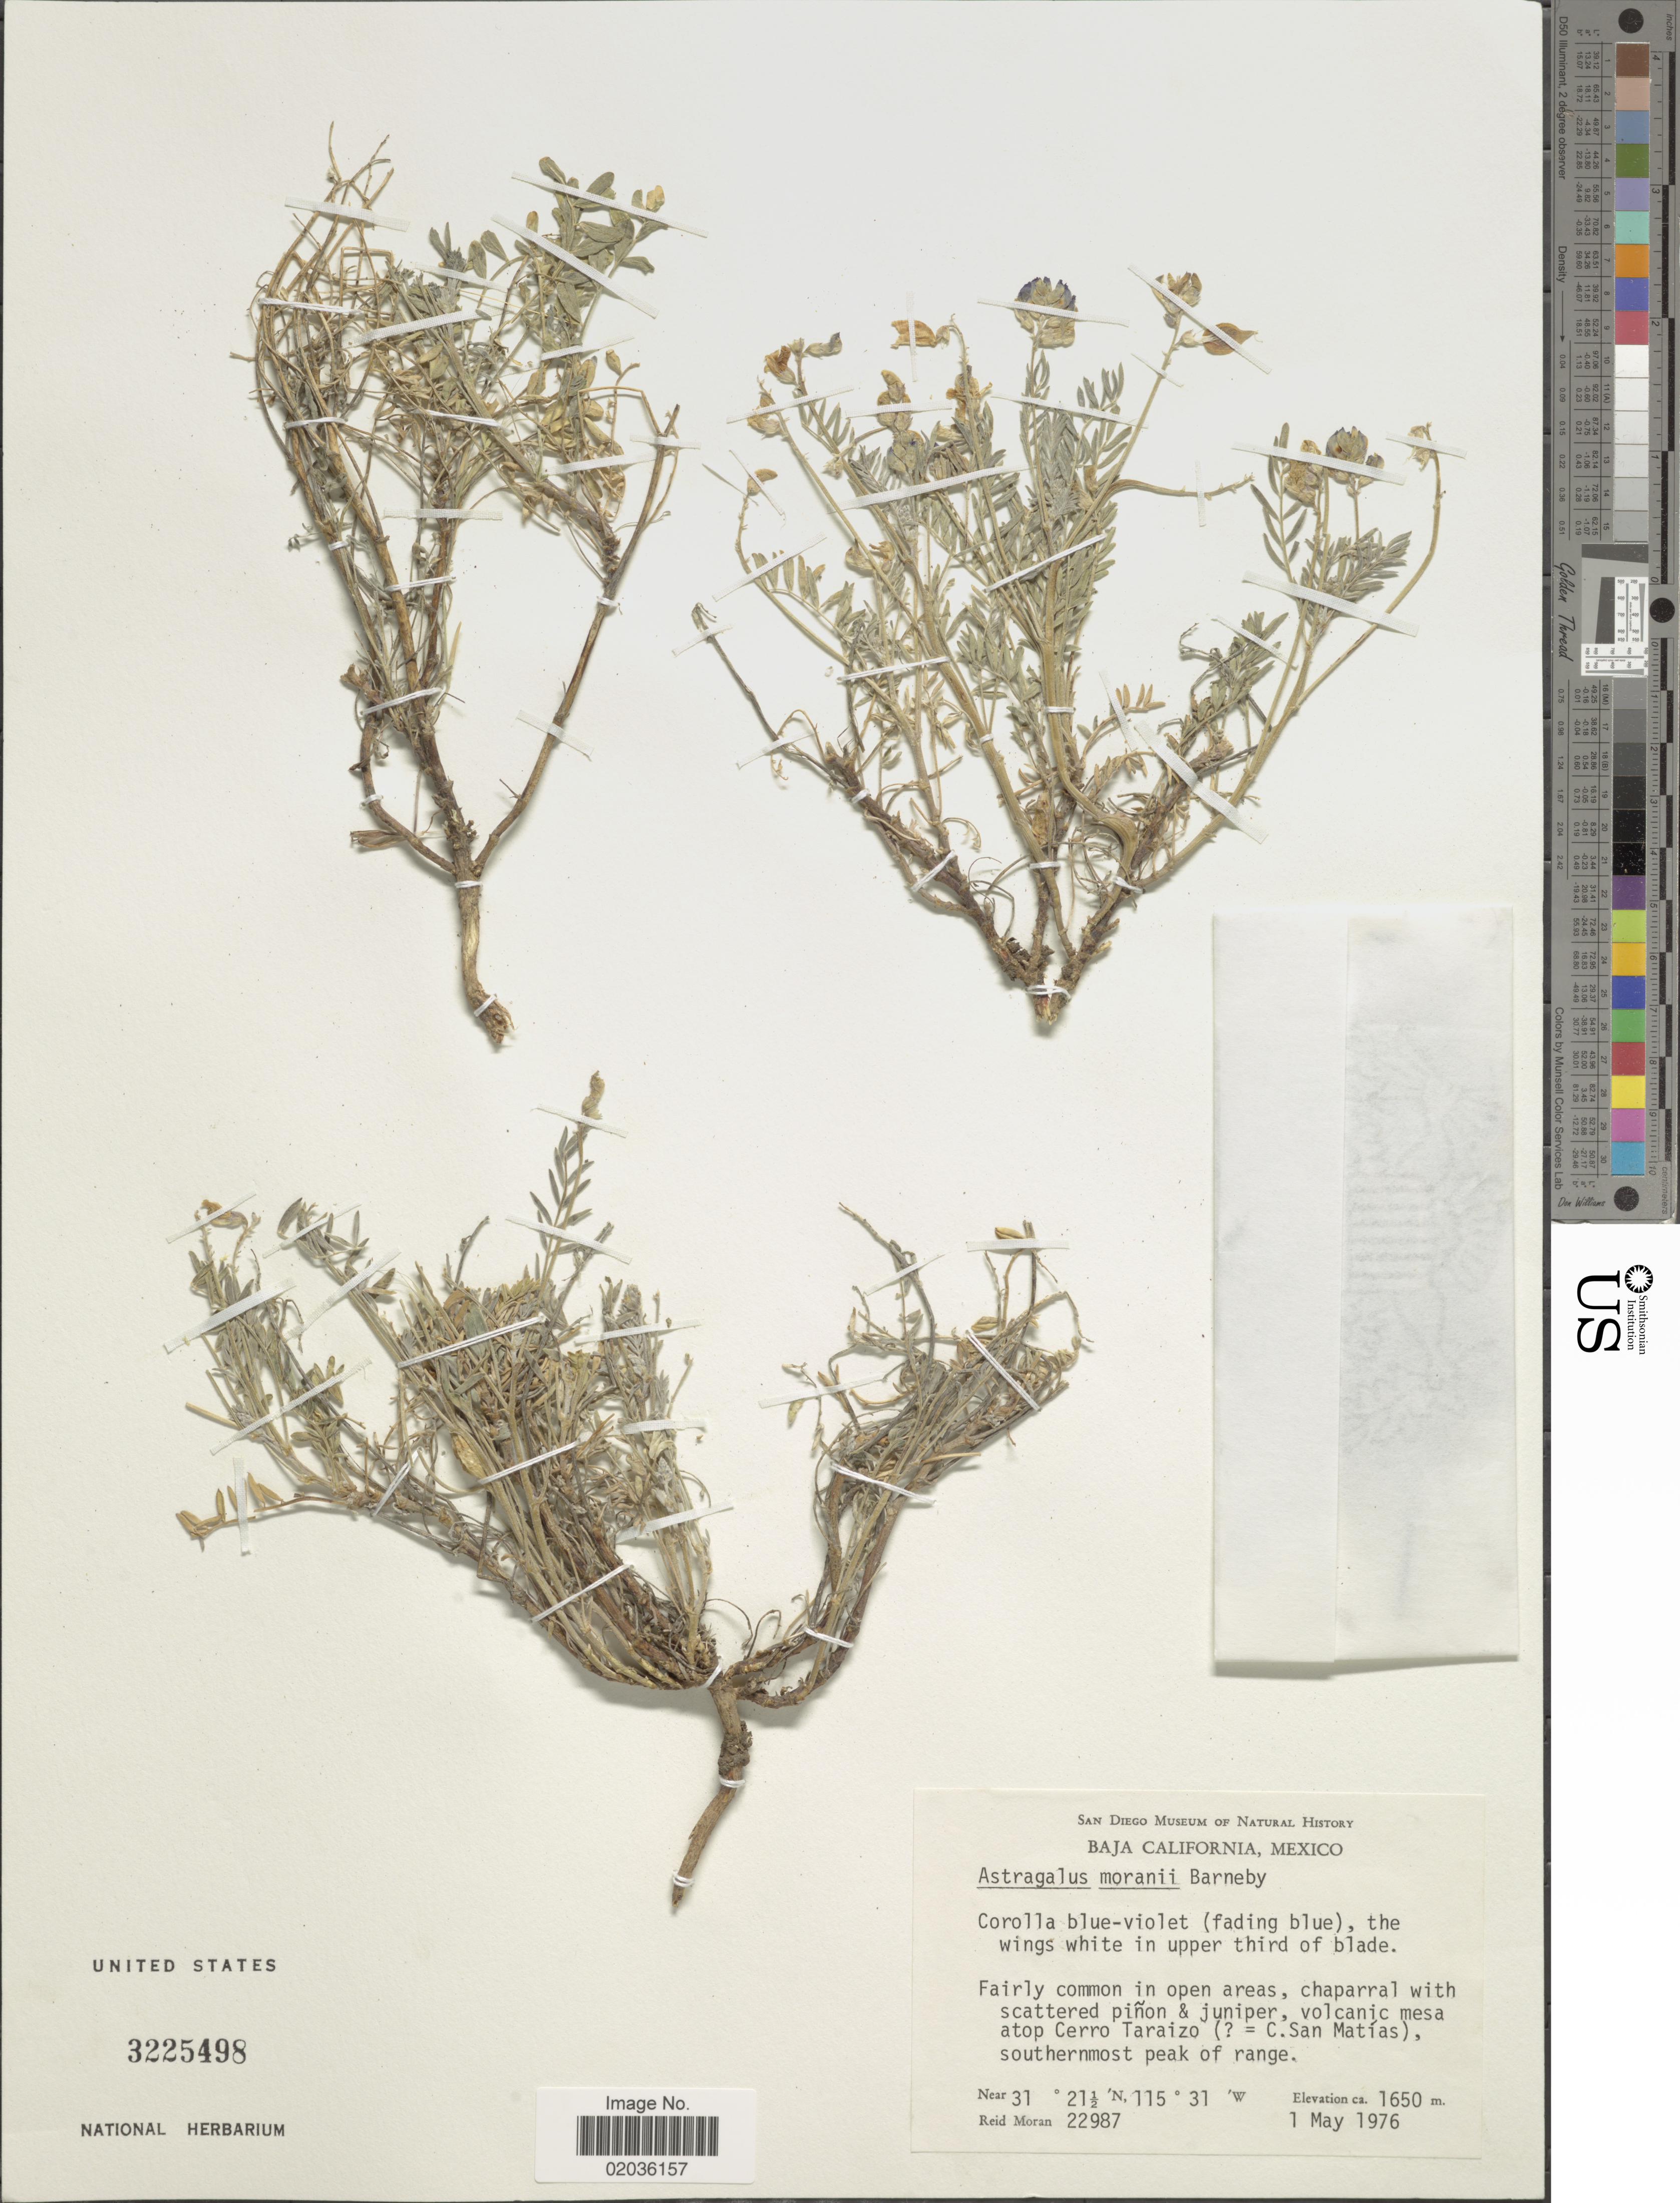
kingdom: Plantae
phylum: Tracheophyta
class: Magnoliopsida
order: Fabales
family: Fabaceae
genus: Astragalus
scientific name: Astragalus moranii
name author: Barneby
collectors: R. V. Moran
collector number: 22987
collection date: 1976-05-01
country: Mexico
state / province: Baja California Norte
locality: Volcanic mesa atop Cerro Taraizo ( [unsure placement] = San Matías), southernmost peak of range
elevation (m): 1650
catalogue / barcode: US 3225498